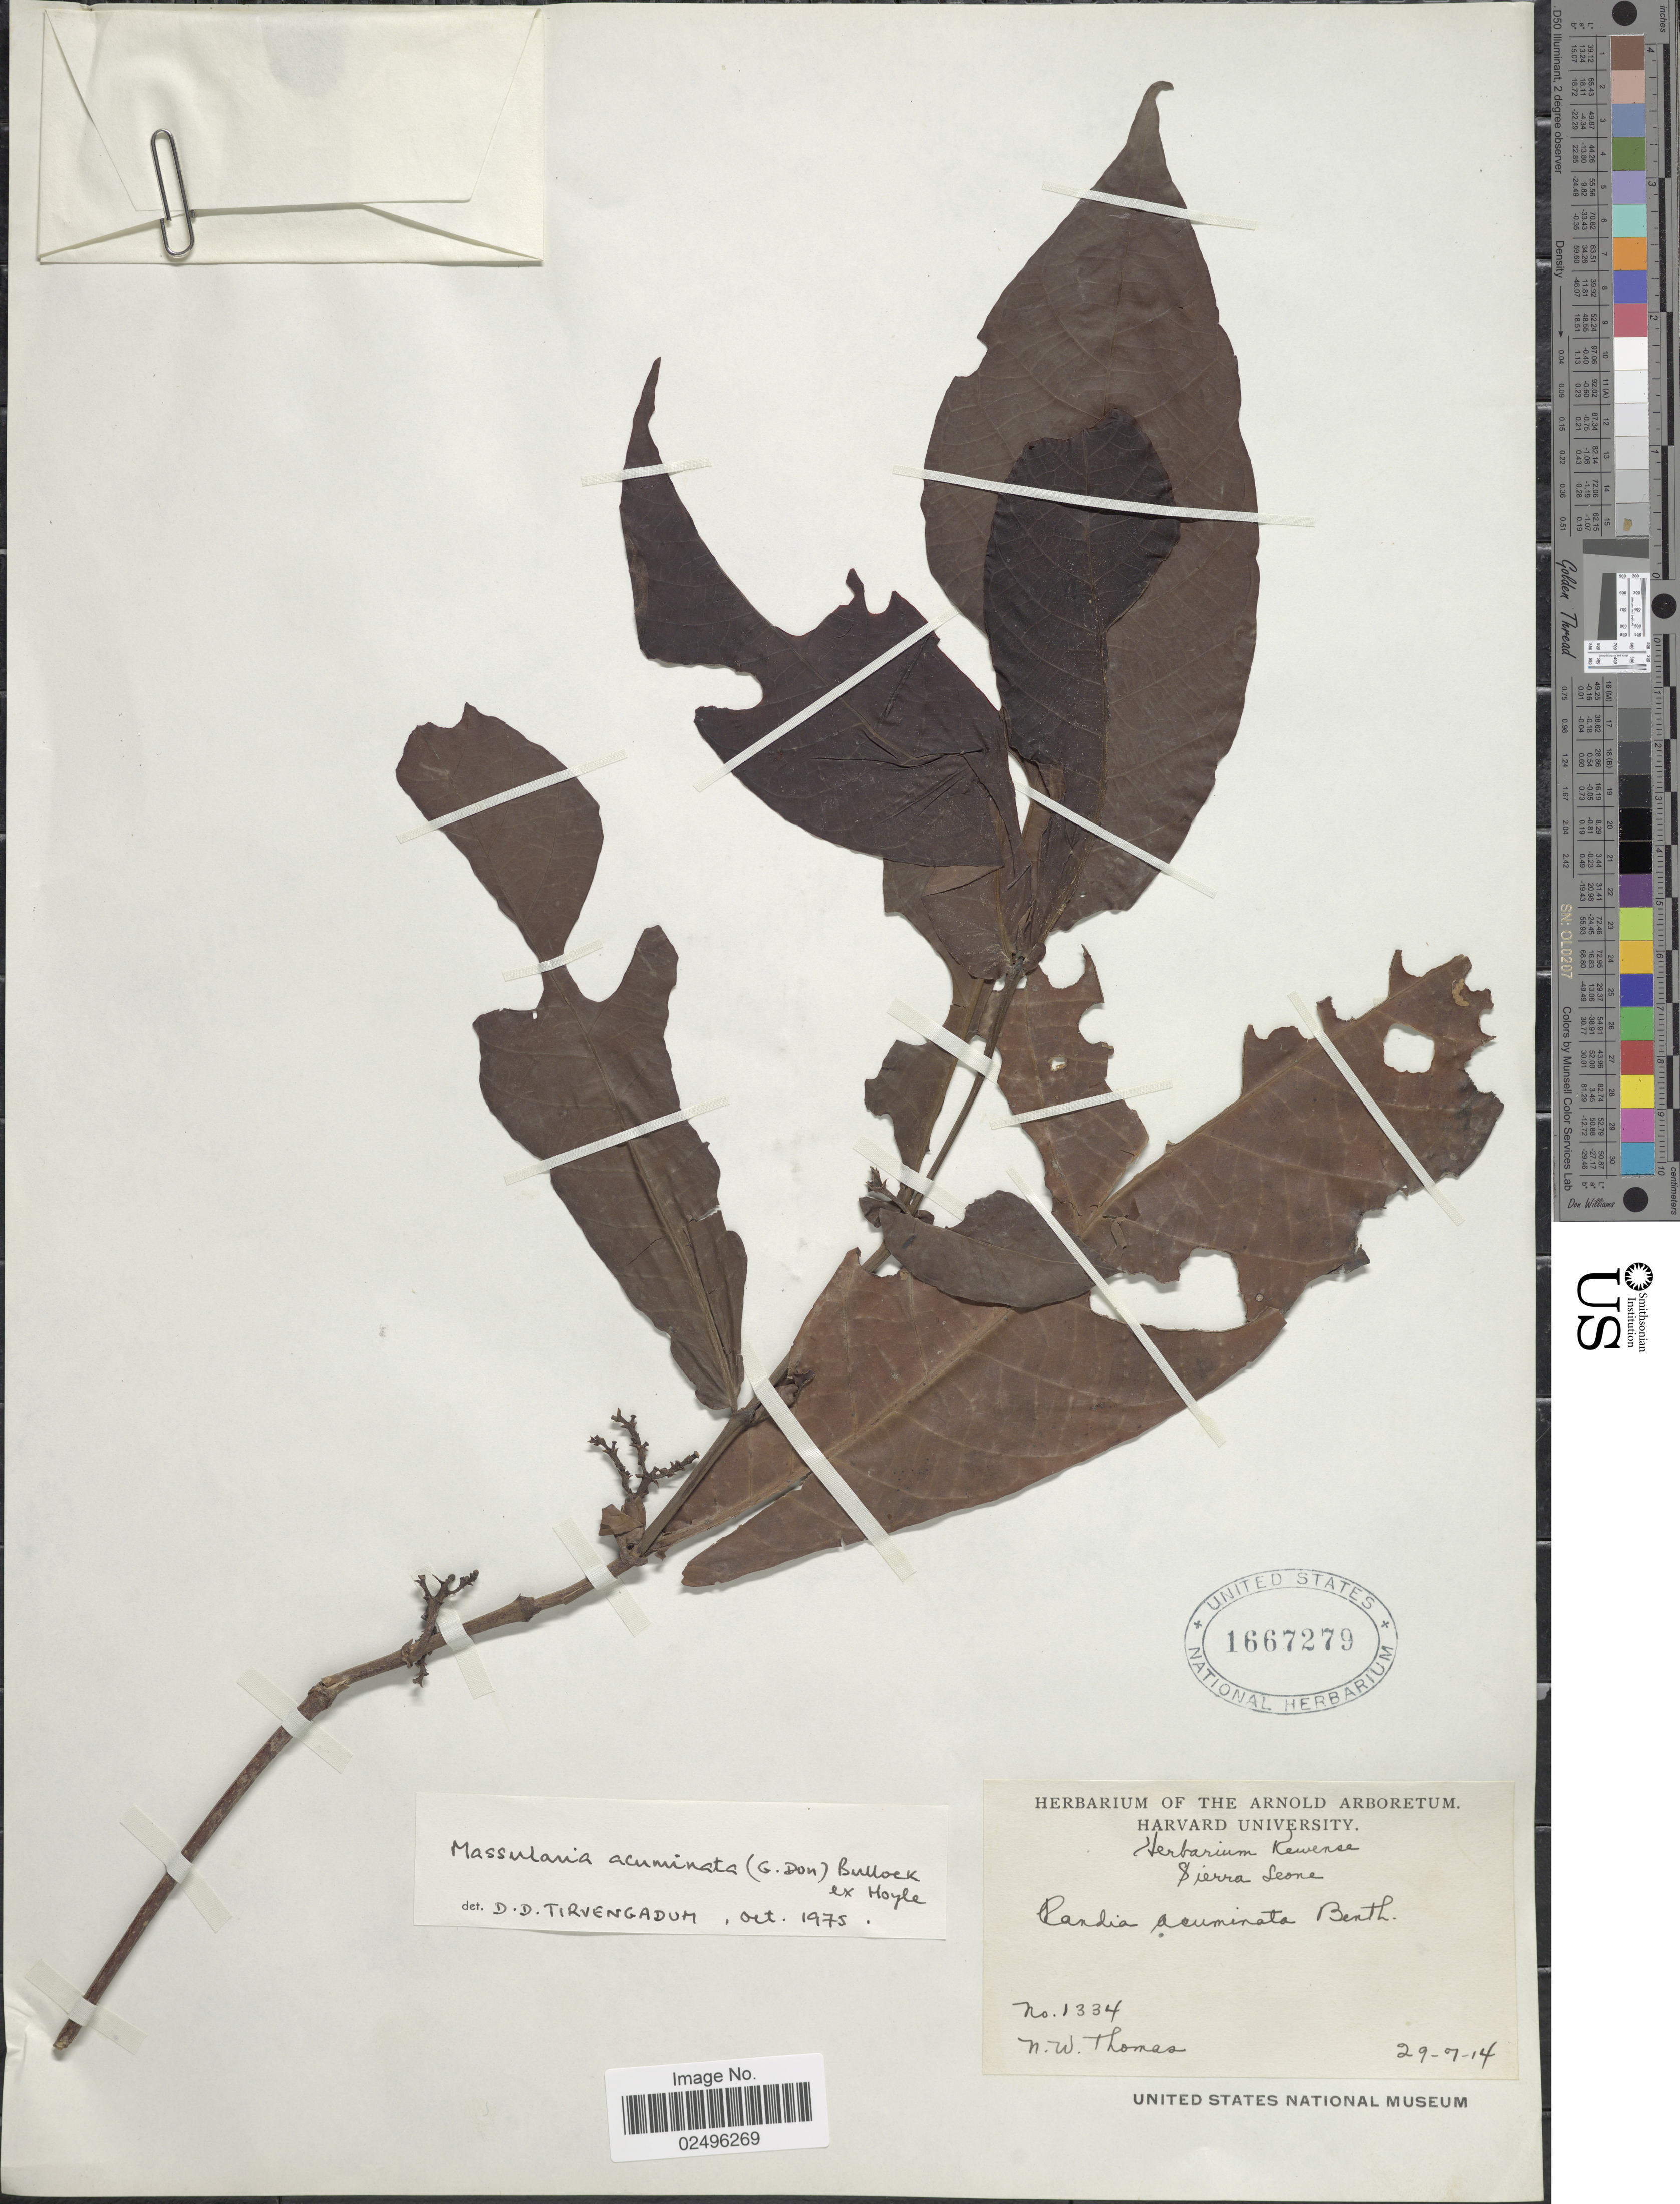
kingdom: Plantae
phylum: Tracheophyta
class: Magnoliopsida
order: Gentianales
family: Rubiaceae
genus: Massularia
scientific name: Massularia acuminata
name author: (G. Don) Bullock ex Hoyle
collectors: N. Thomas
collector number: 1334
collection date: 1914-01-29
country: Sierra Leone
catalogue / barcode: US 1667279